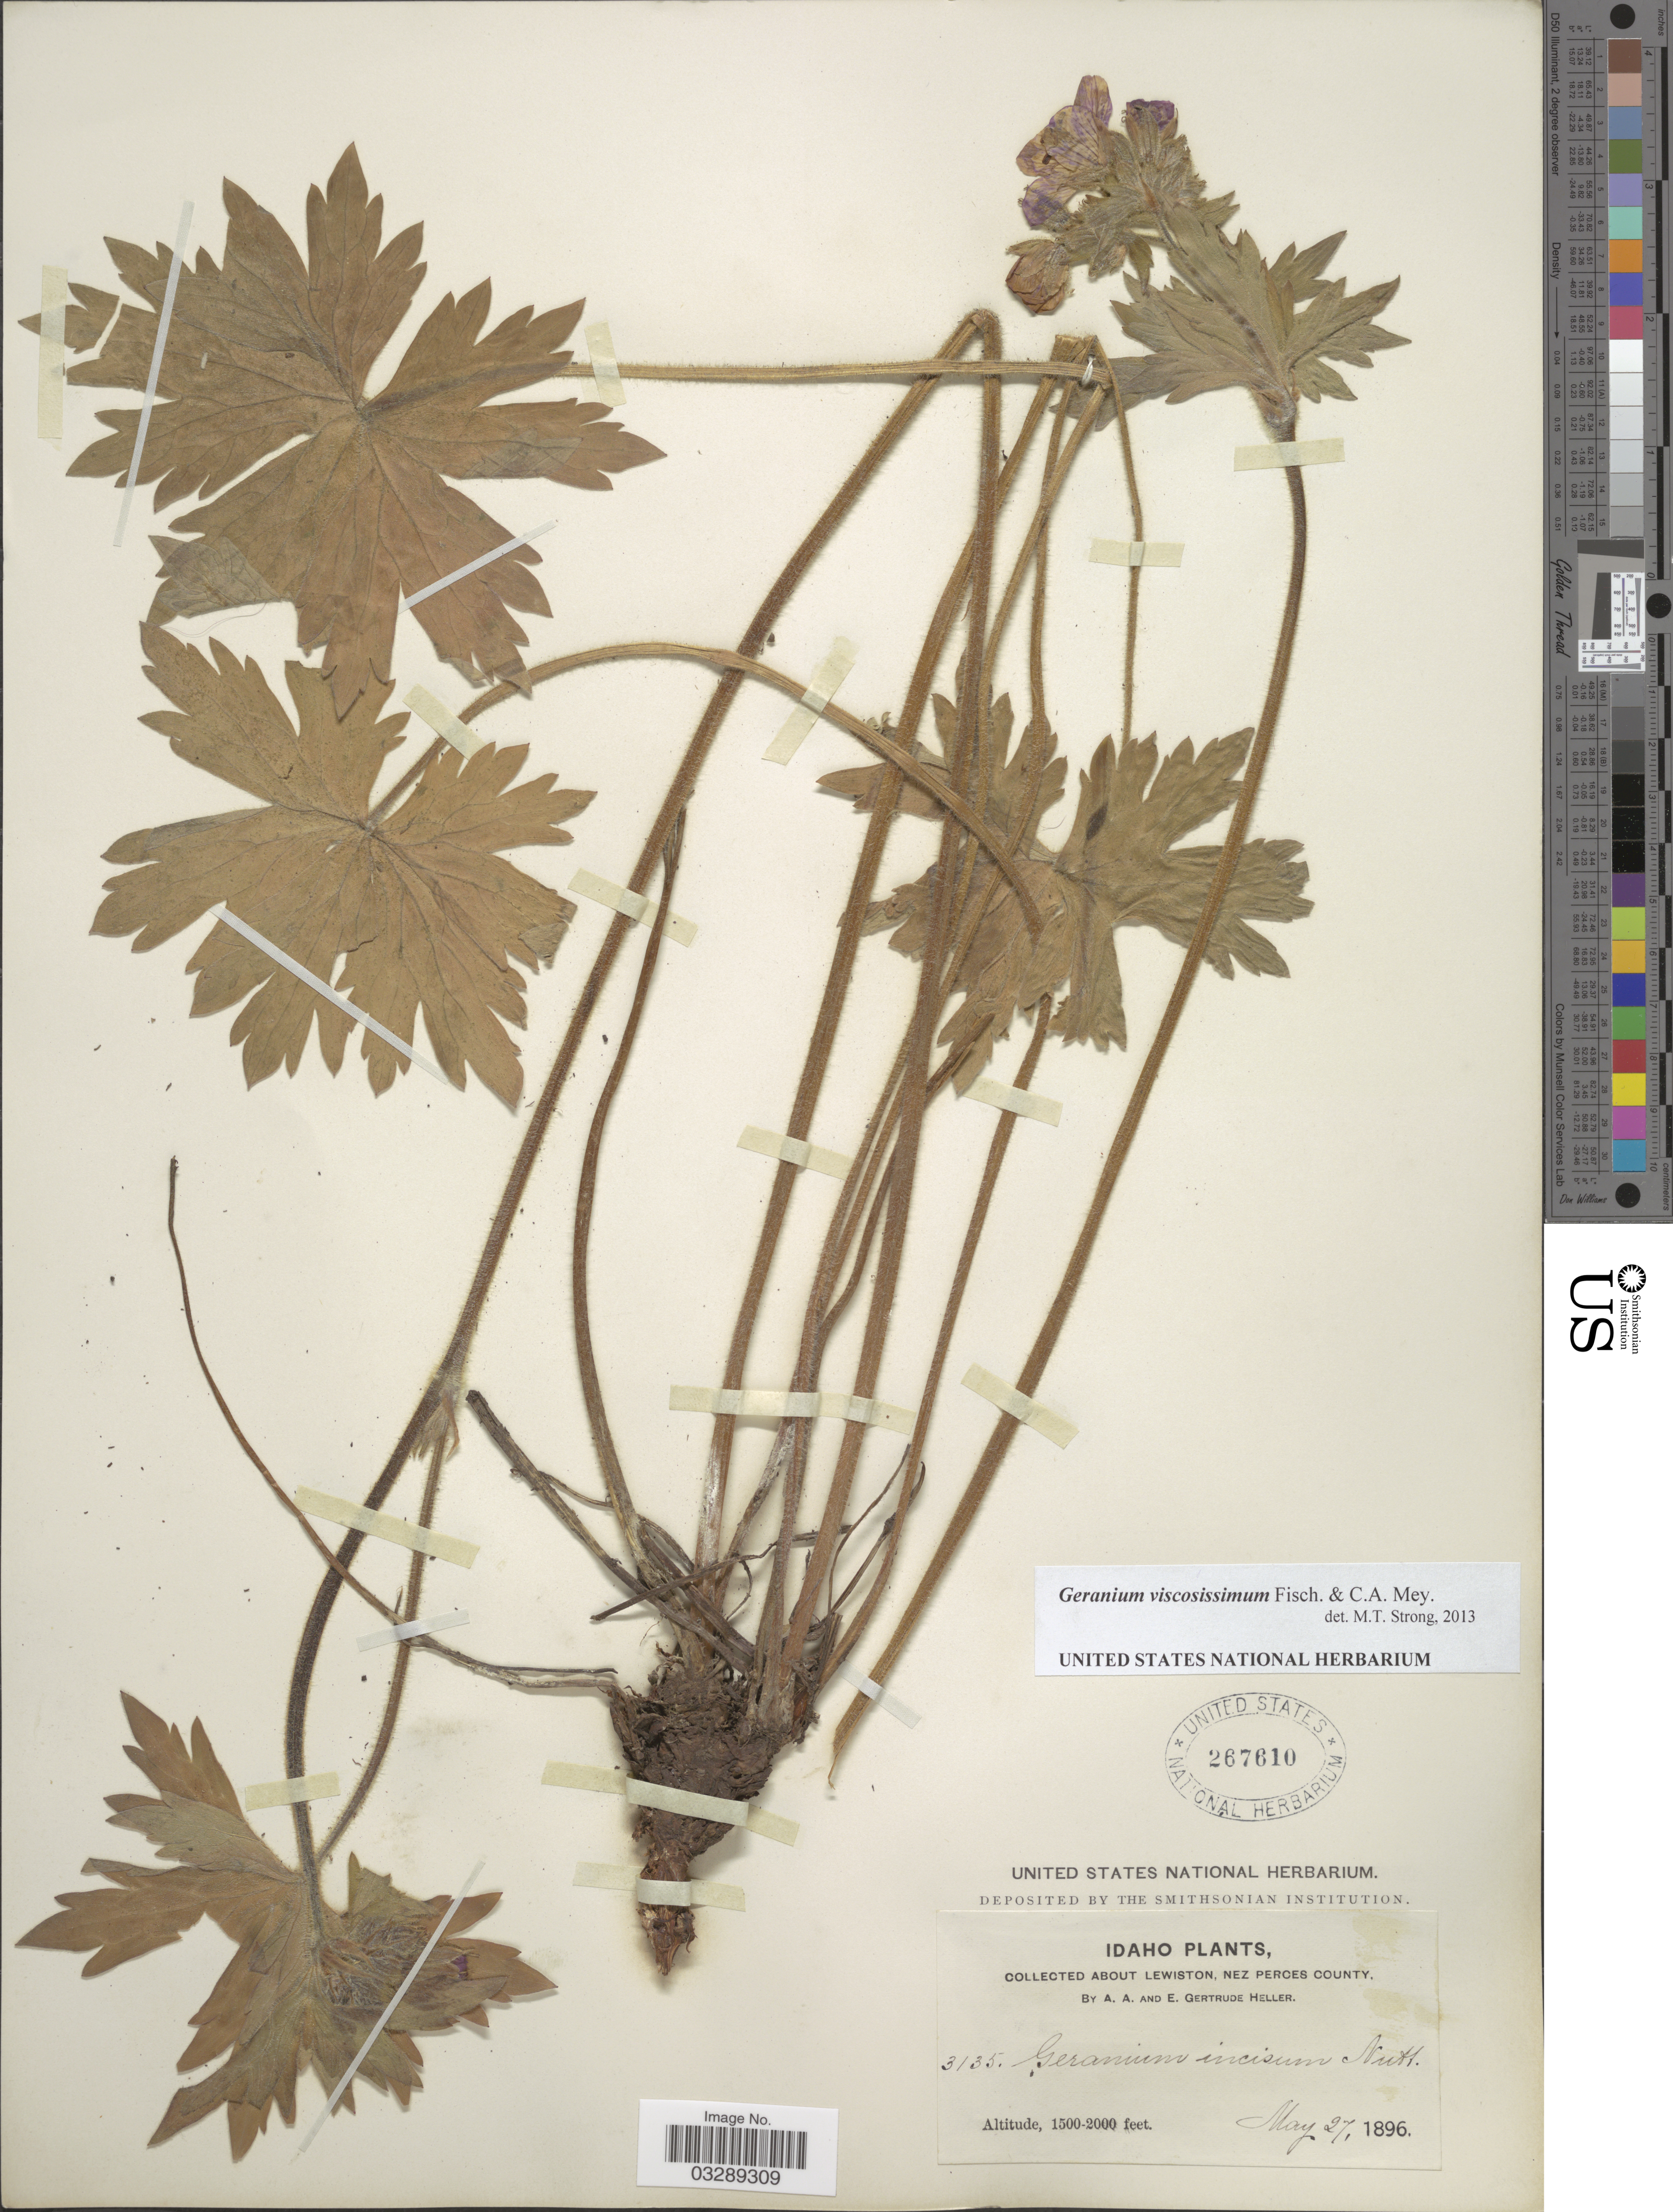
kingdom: Plantae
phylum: Tracheophyta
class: Magnoliopsida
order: Geraniales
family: Geraniaceae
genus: Geranium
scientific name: Geranium viscosissimum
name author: Fisch. & C.A. Mey.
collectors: A. A. Heller & E. G. Heller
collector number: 3135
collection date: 1896-05-27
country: United States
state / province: Idaho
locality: About Lewiston, Nez Perces County.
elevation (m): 457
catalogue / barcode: US 267610